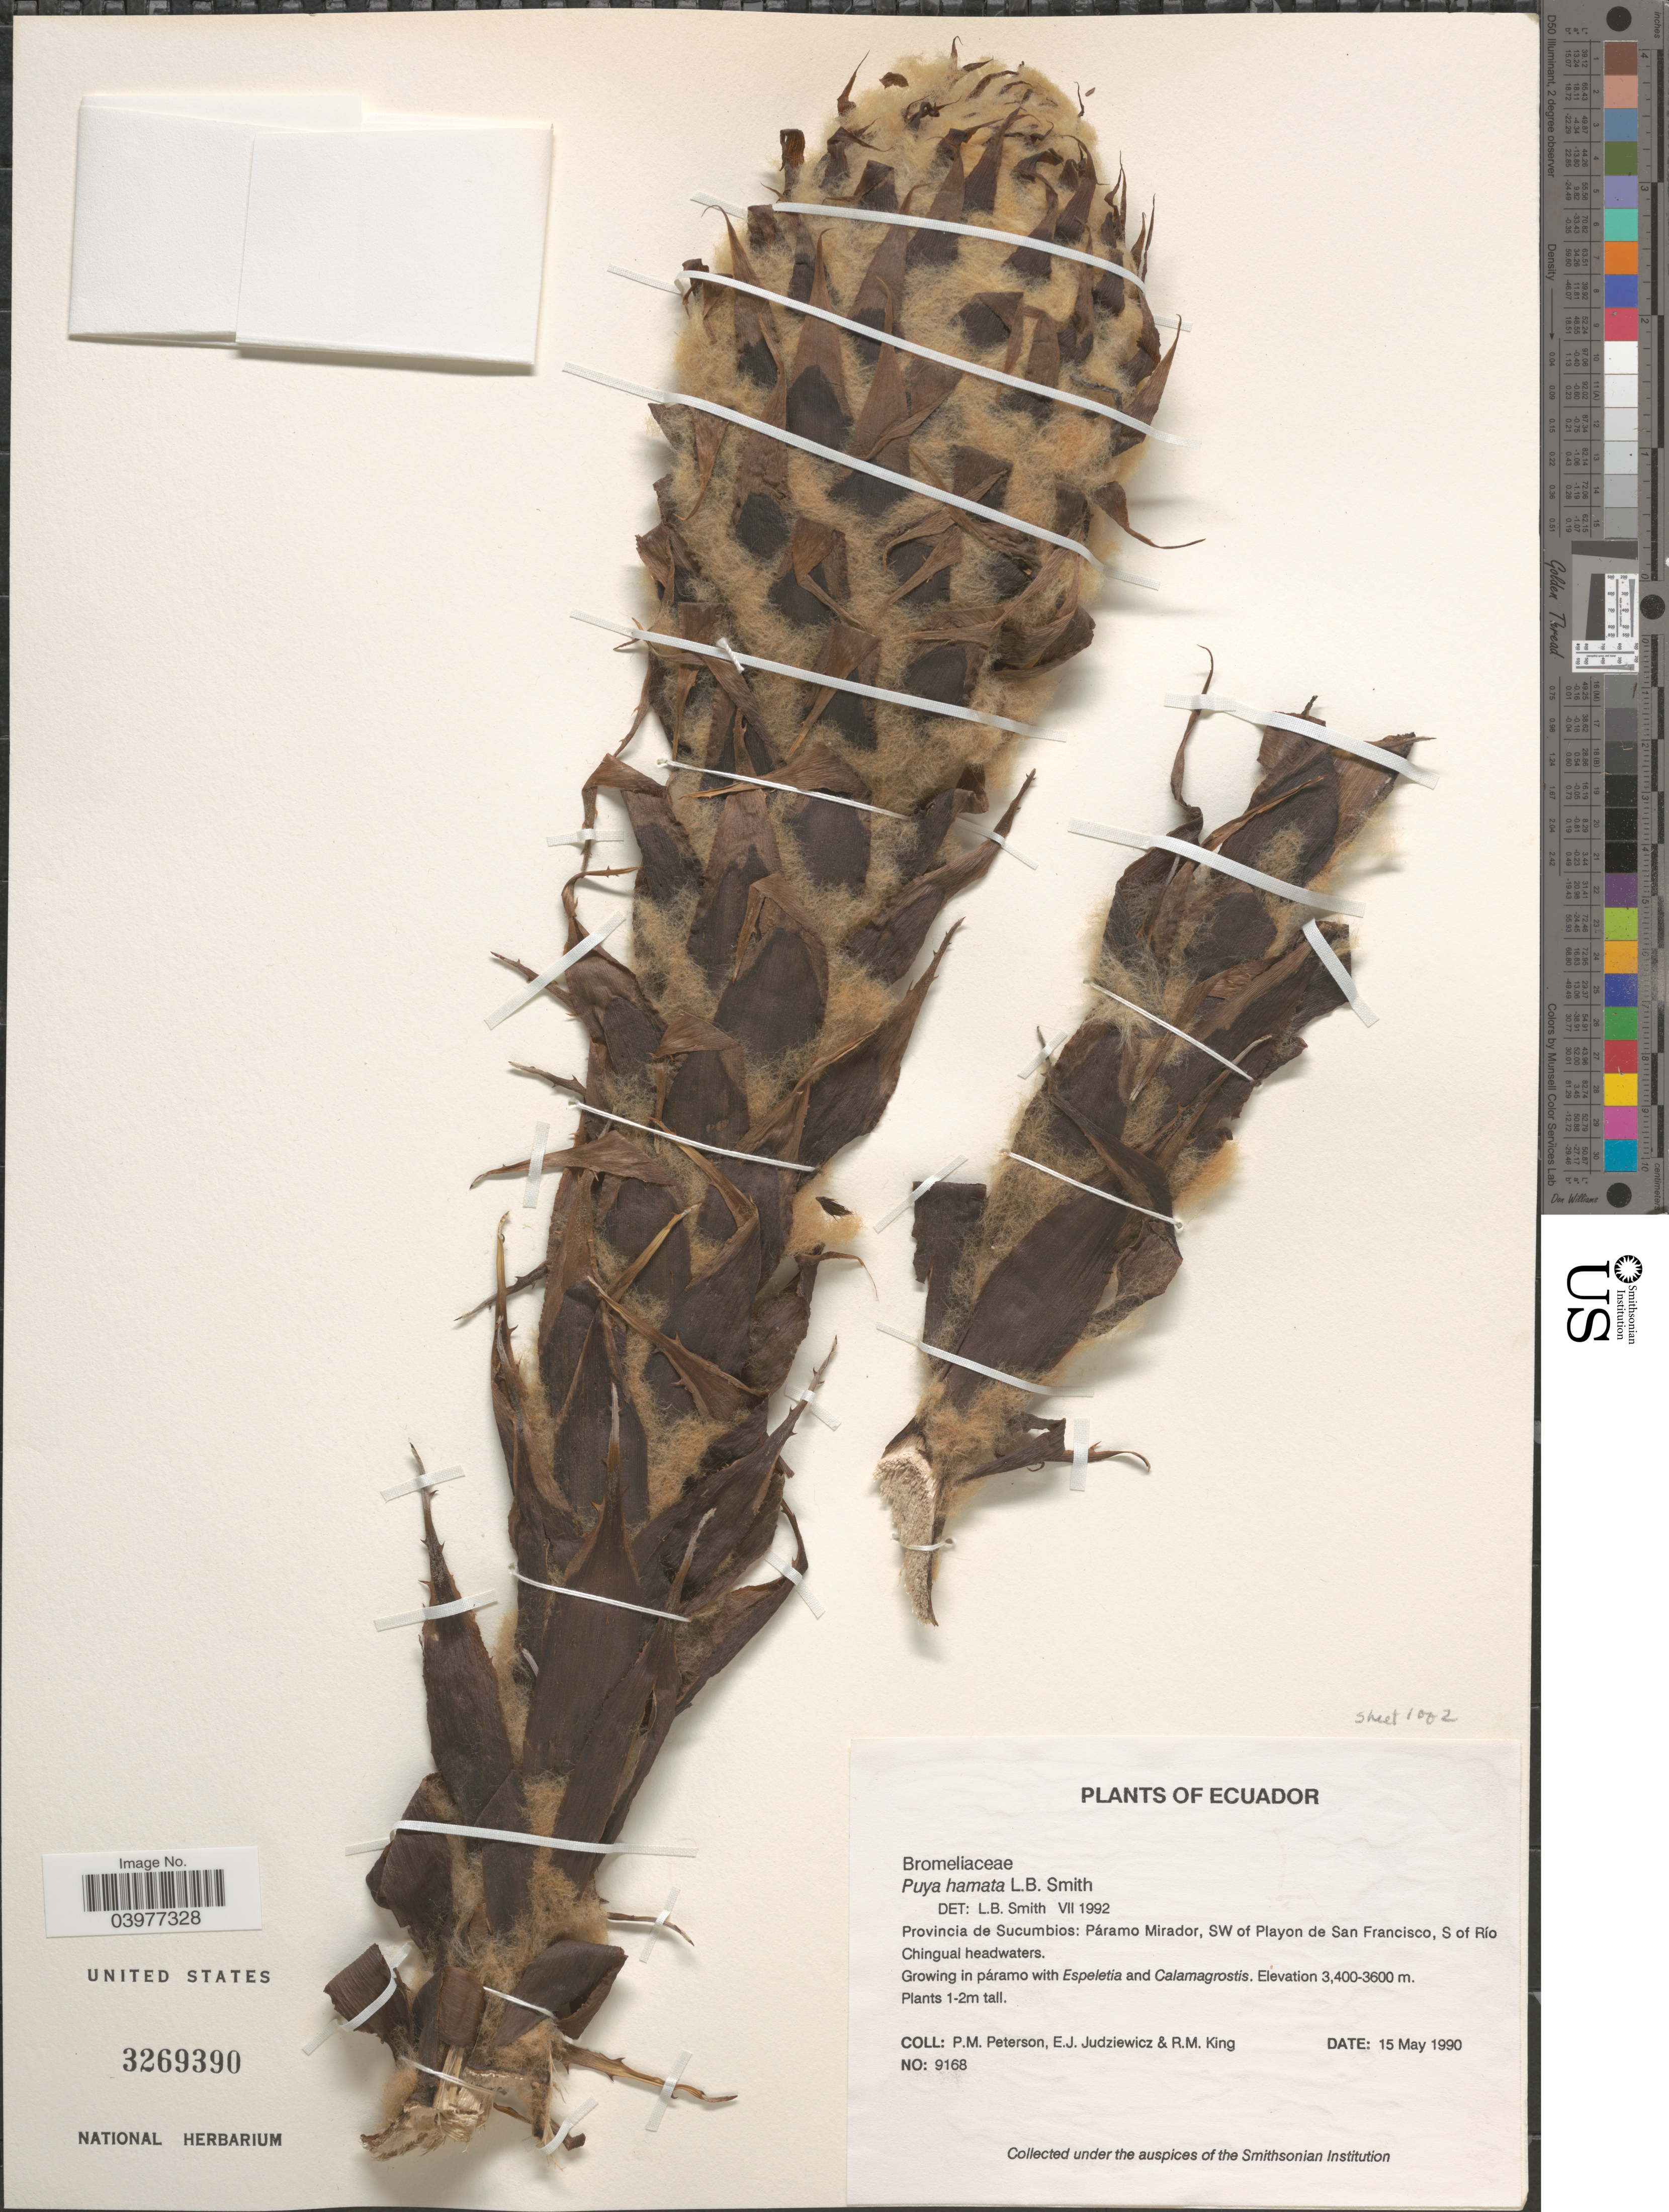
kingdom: Plantae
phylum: Tracheophyta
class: Liliopsida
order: Poales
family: Bromeliaceae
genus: Puya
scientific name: Puya hamata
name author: L.B. Sm.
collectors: P. M. Peterson, E. J. Judziewicz & R. M. King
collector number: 9168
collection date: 1990-05-15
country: Ecuador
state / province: Sucumbíos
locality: Páramo Mirador, SW of Playon de San Francisco, S of Río Chingual headwaters.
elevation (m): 3400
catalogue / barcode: US 3269390